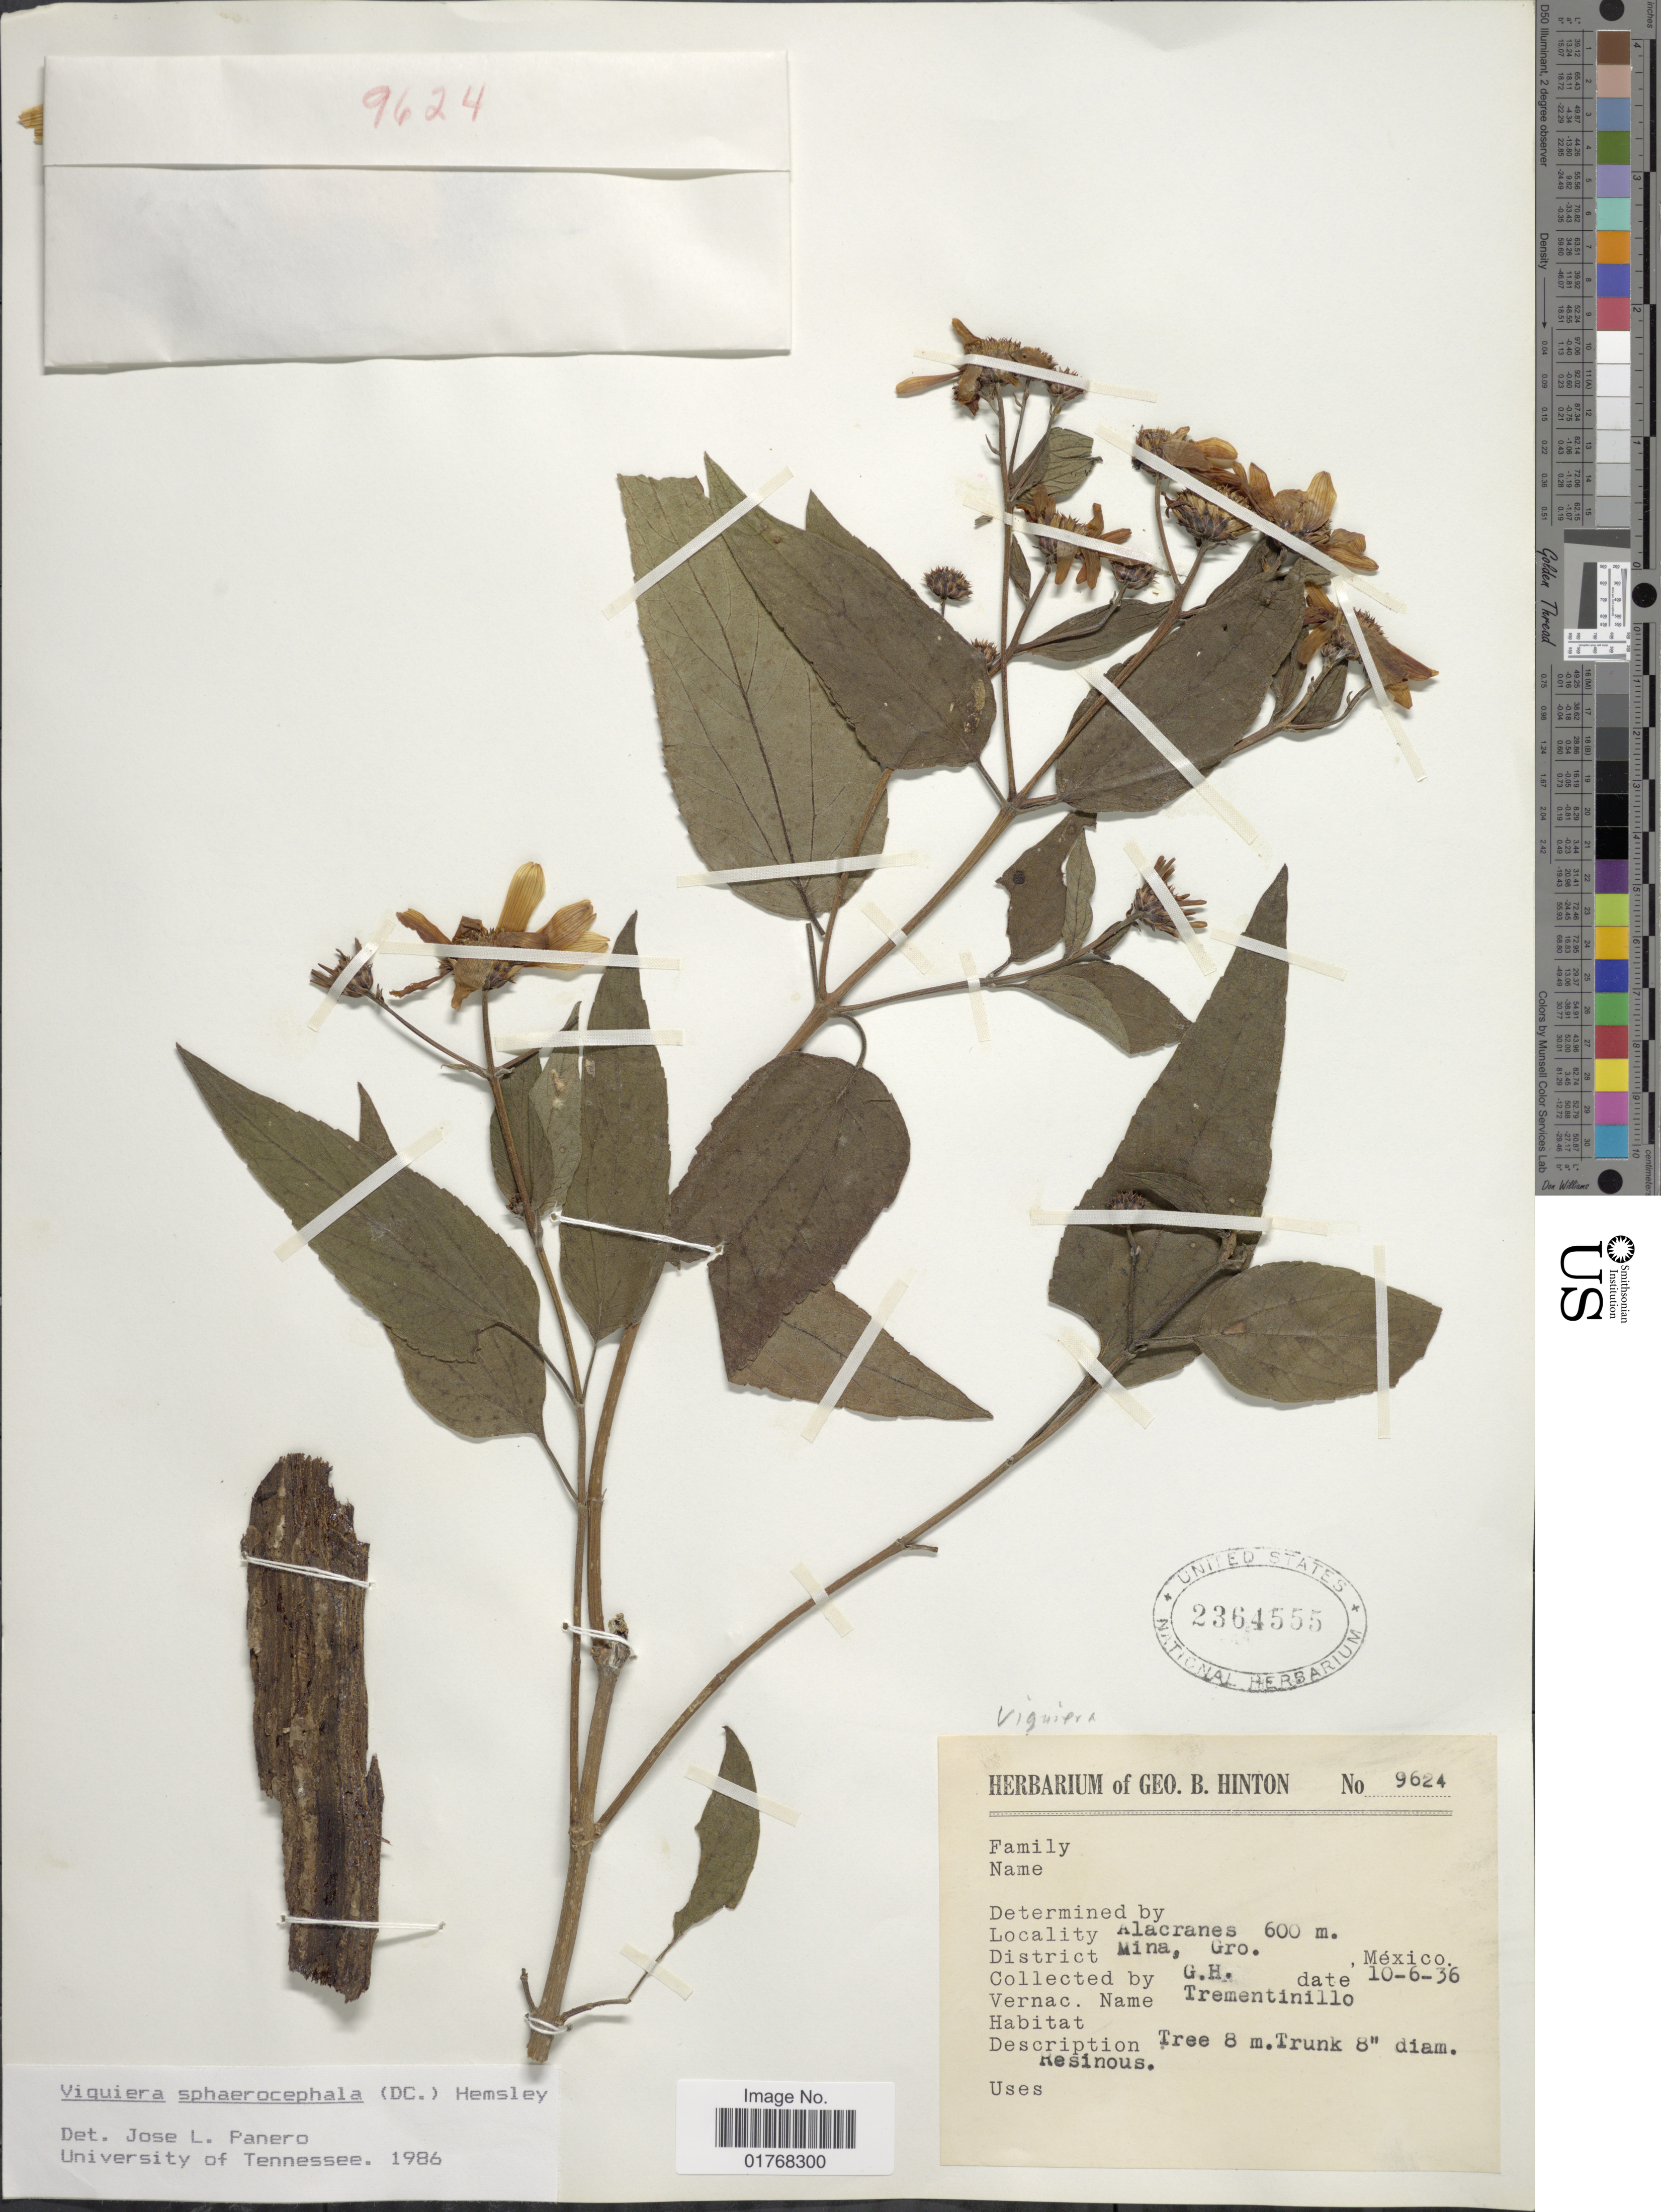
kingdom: Plantae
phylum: Tracheophyta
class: Magnoliopsida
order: Asterales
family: Asteraceae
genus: Viguiera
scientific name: Viguiera sphaerocephala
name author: (DC.) Hemsl.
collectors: G. B. Hinton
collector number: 9624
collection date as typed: Transcribed d/m/y: 6/10/36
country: Mexico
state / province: Guerrero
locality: Alacranes, District Mina, Gro.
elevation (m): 600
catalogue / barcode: US 2364555